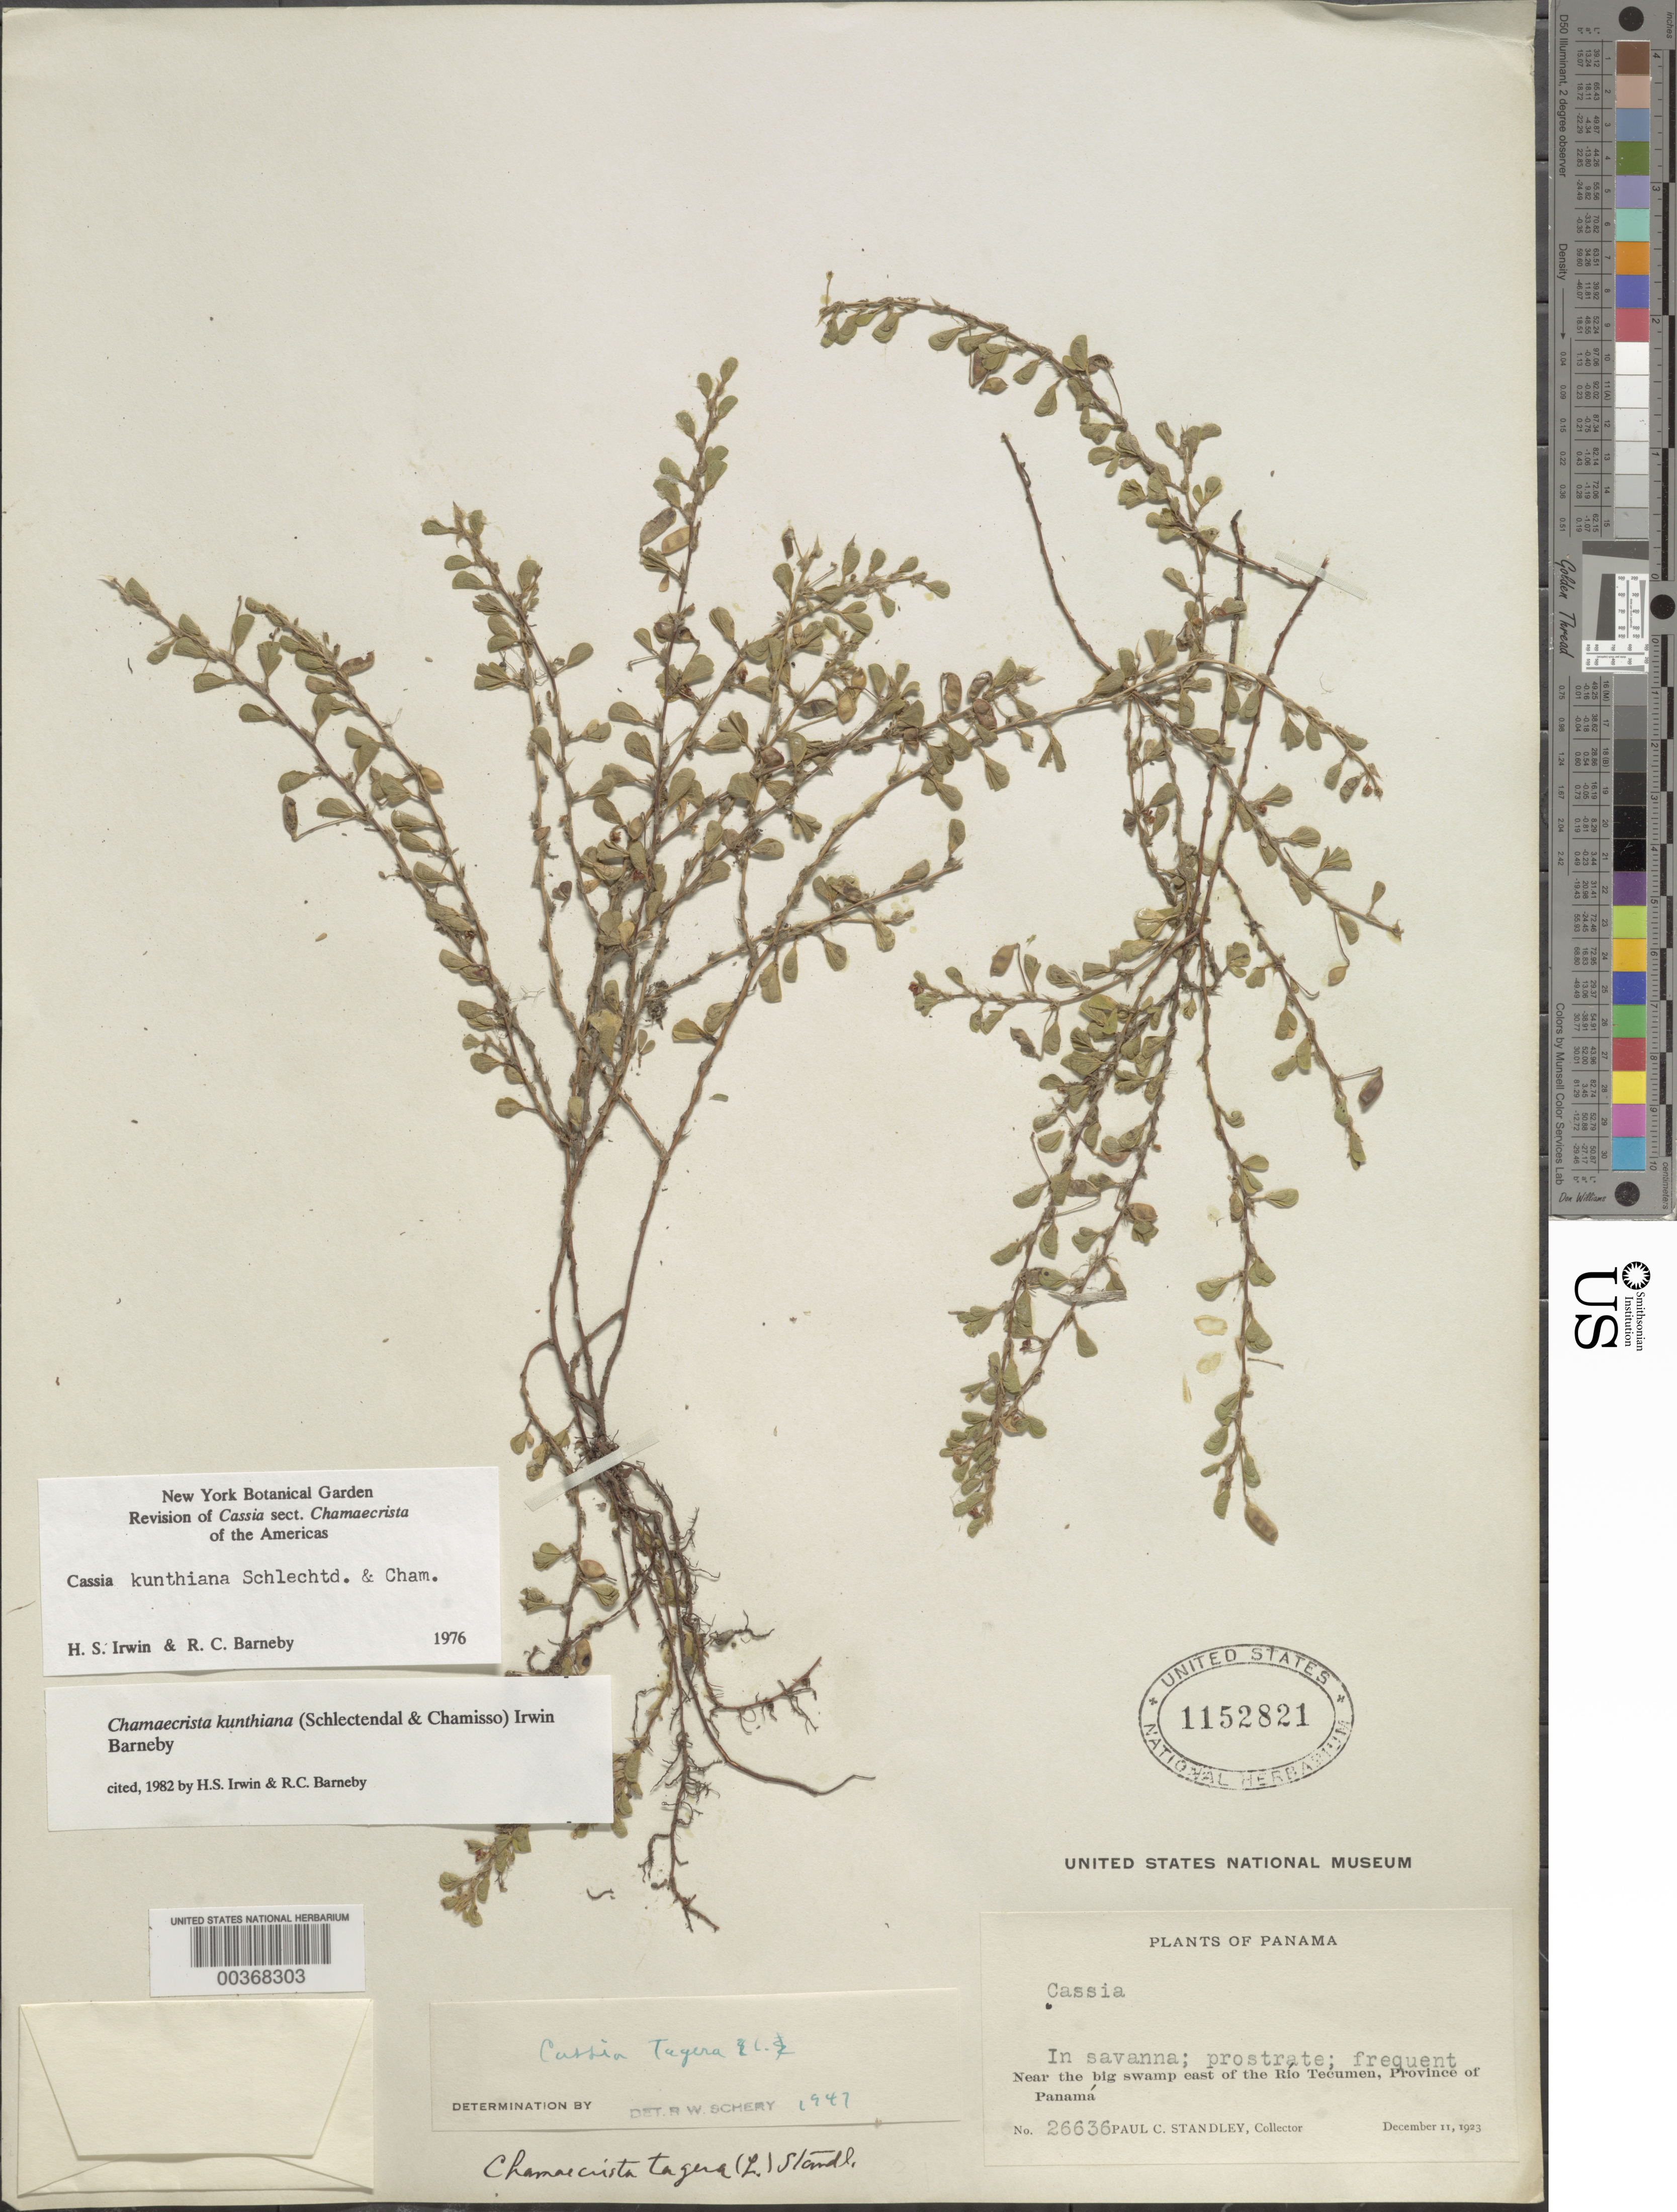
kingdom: Plantae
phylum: Tracheophyta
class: Magnoliopsida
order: Fabales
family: Fabaceae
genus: Chamaecrista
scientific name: Chamaecrista kunthiana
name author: (Schltdl. & Cham.) H.S. Irwin & Barneby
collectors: P. C. Standley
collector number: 26636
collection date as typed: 11 Dec 1923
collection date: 1923-12-11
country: Panama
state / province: Panamá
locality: Near the big swamp E of Rio Tecumen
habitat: Savanna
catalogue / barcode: US 1152821